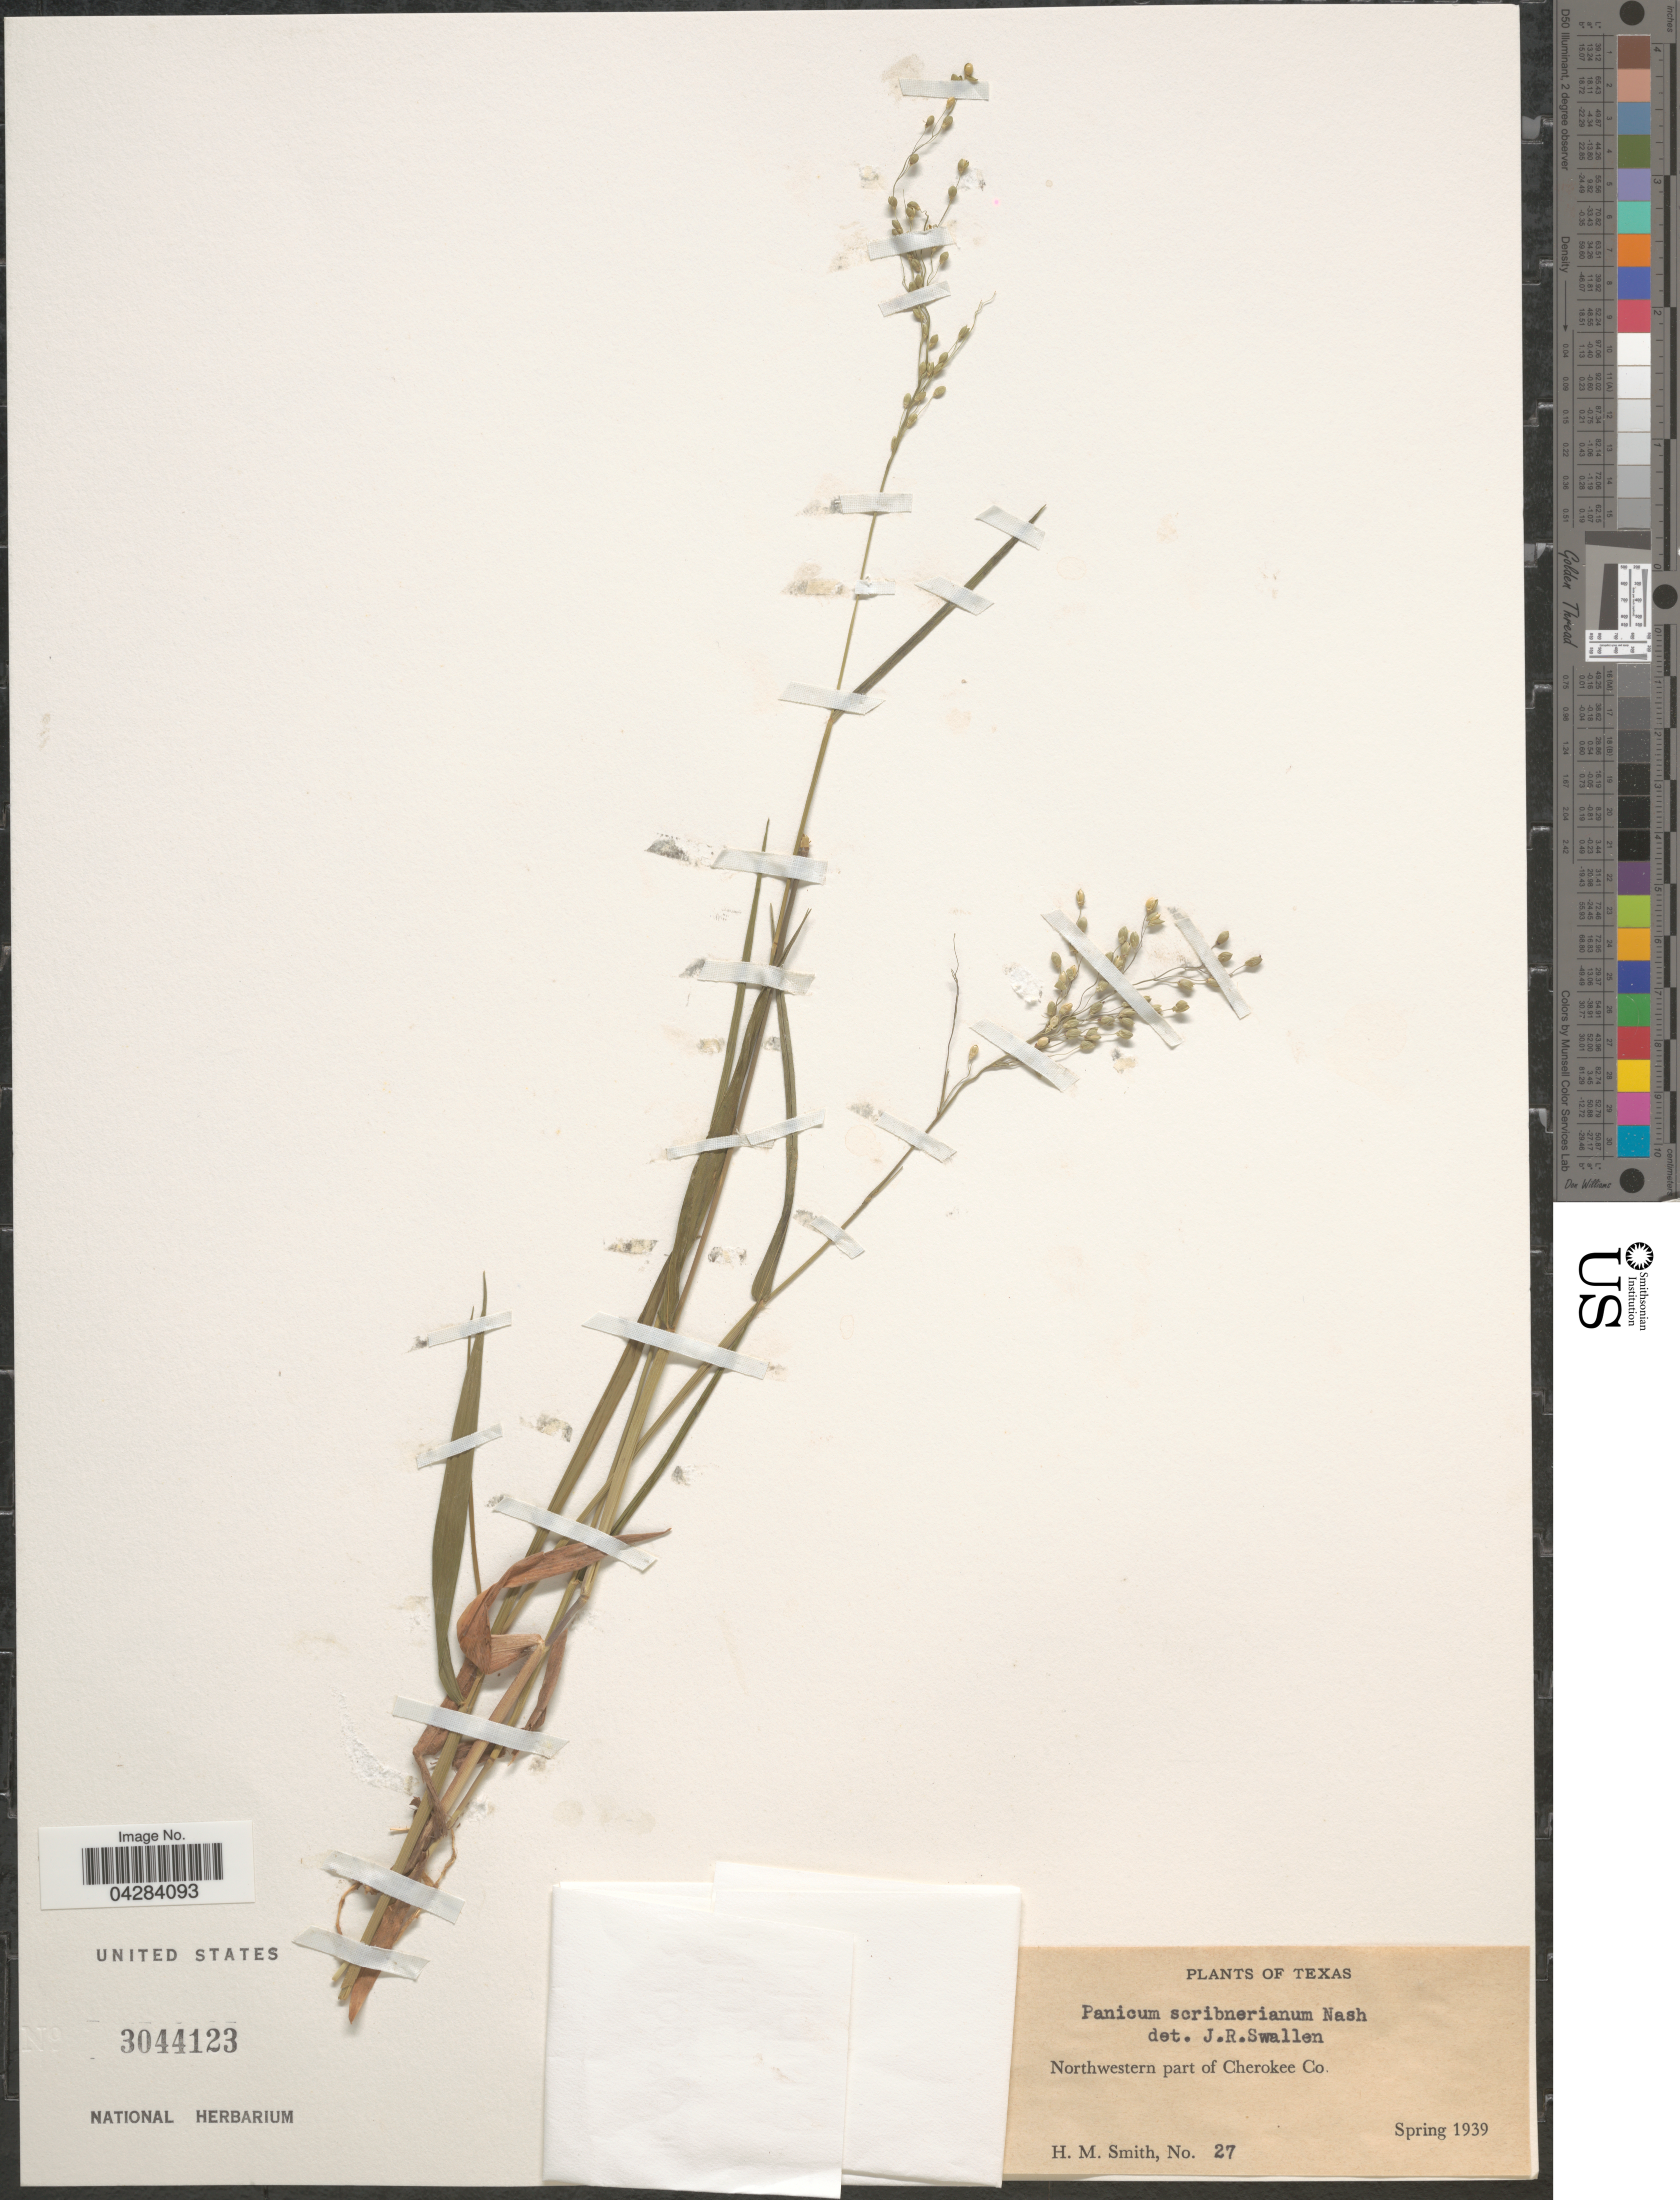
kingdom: Plantae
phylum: Tracheophyta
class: Liliopsida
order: Poales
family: Poaceae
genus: Dichanthelium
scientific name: Dichanthelium oligosanthes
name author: (Schult.) Gould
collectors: H. M. Smith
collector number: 27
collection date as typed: Spring 1939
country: United States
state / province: Texas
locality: Northwestern part of Cherokee Co.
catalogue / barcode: US 3044123